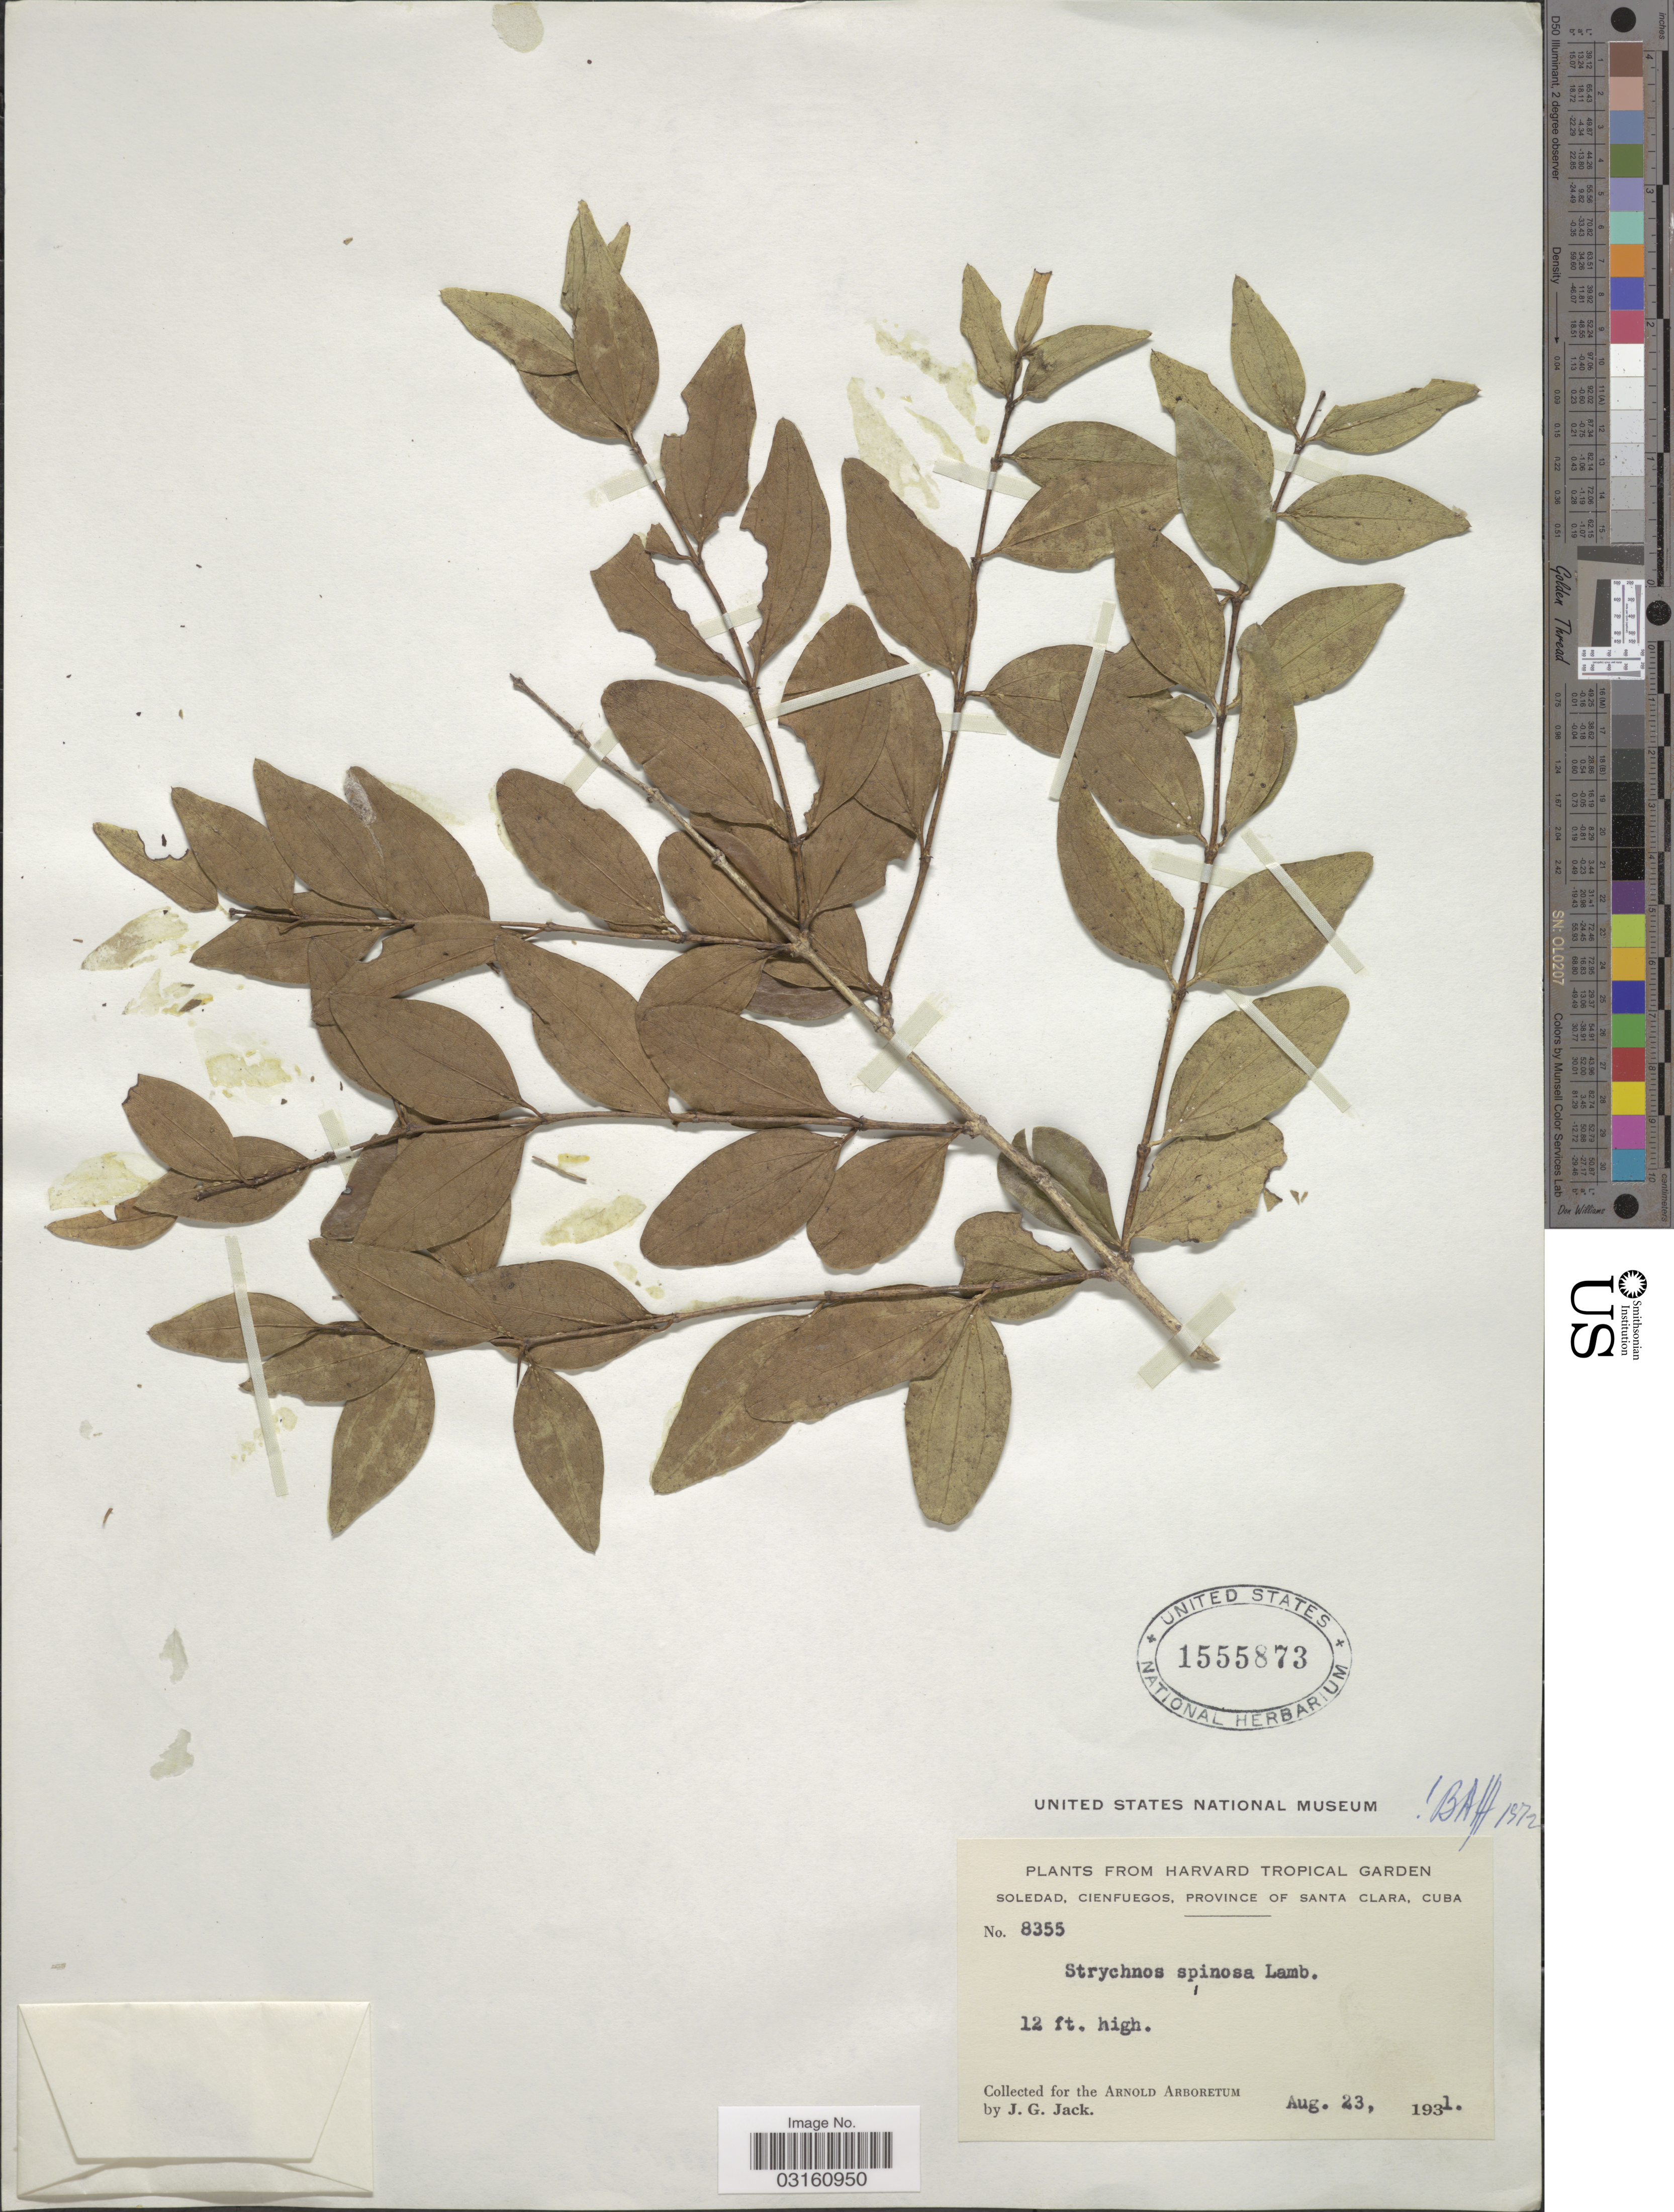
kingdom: Plantae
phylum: Tracheophyta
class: Magnoliopsida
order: Gentianales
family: Loganiaceae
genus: Strychnos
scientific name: Strychnos spinosa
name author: Lam.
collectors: J. G. Jack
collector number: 8355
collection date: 1931-08-23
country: Cuba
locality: Soledad, Cienfuegos, Province of Santa Clara.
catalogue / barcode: US 1555873